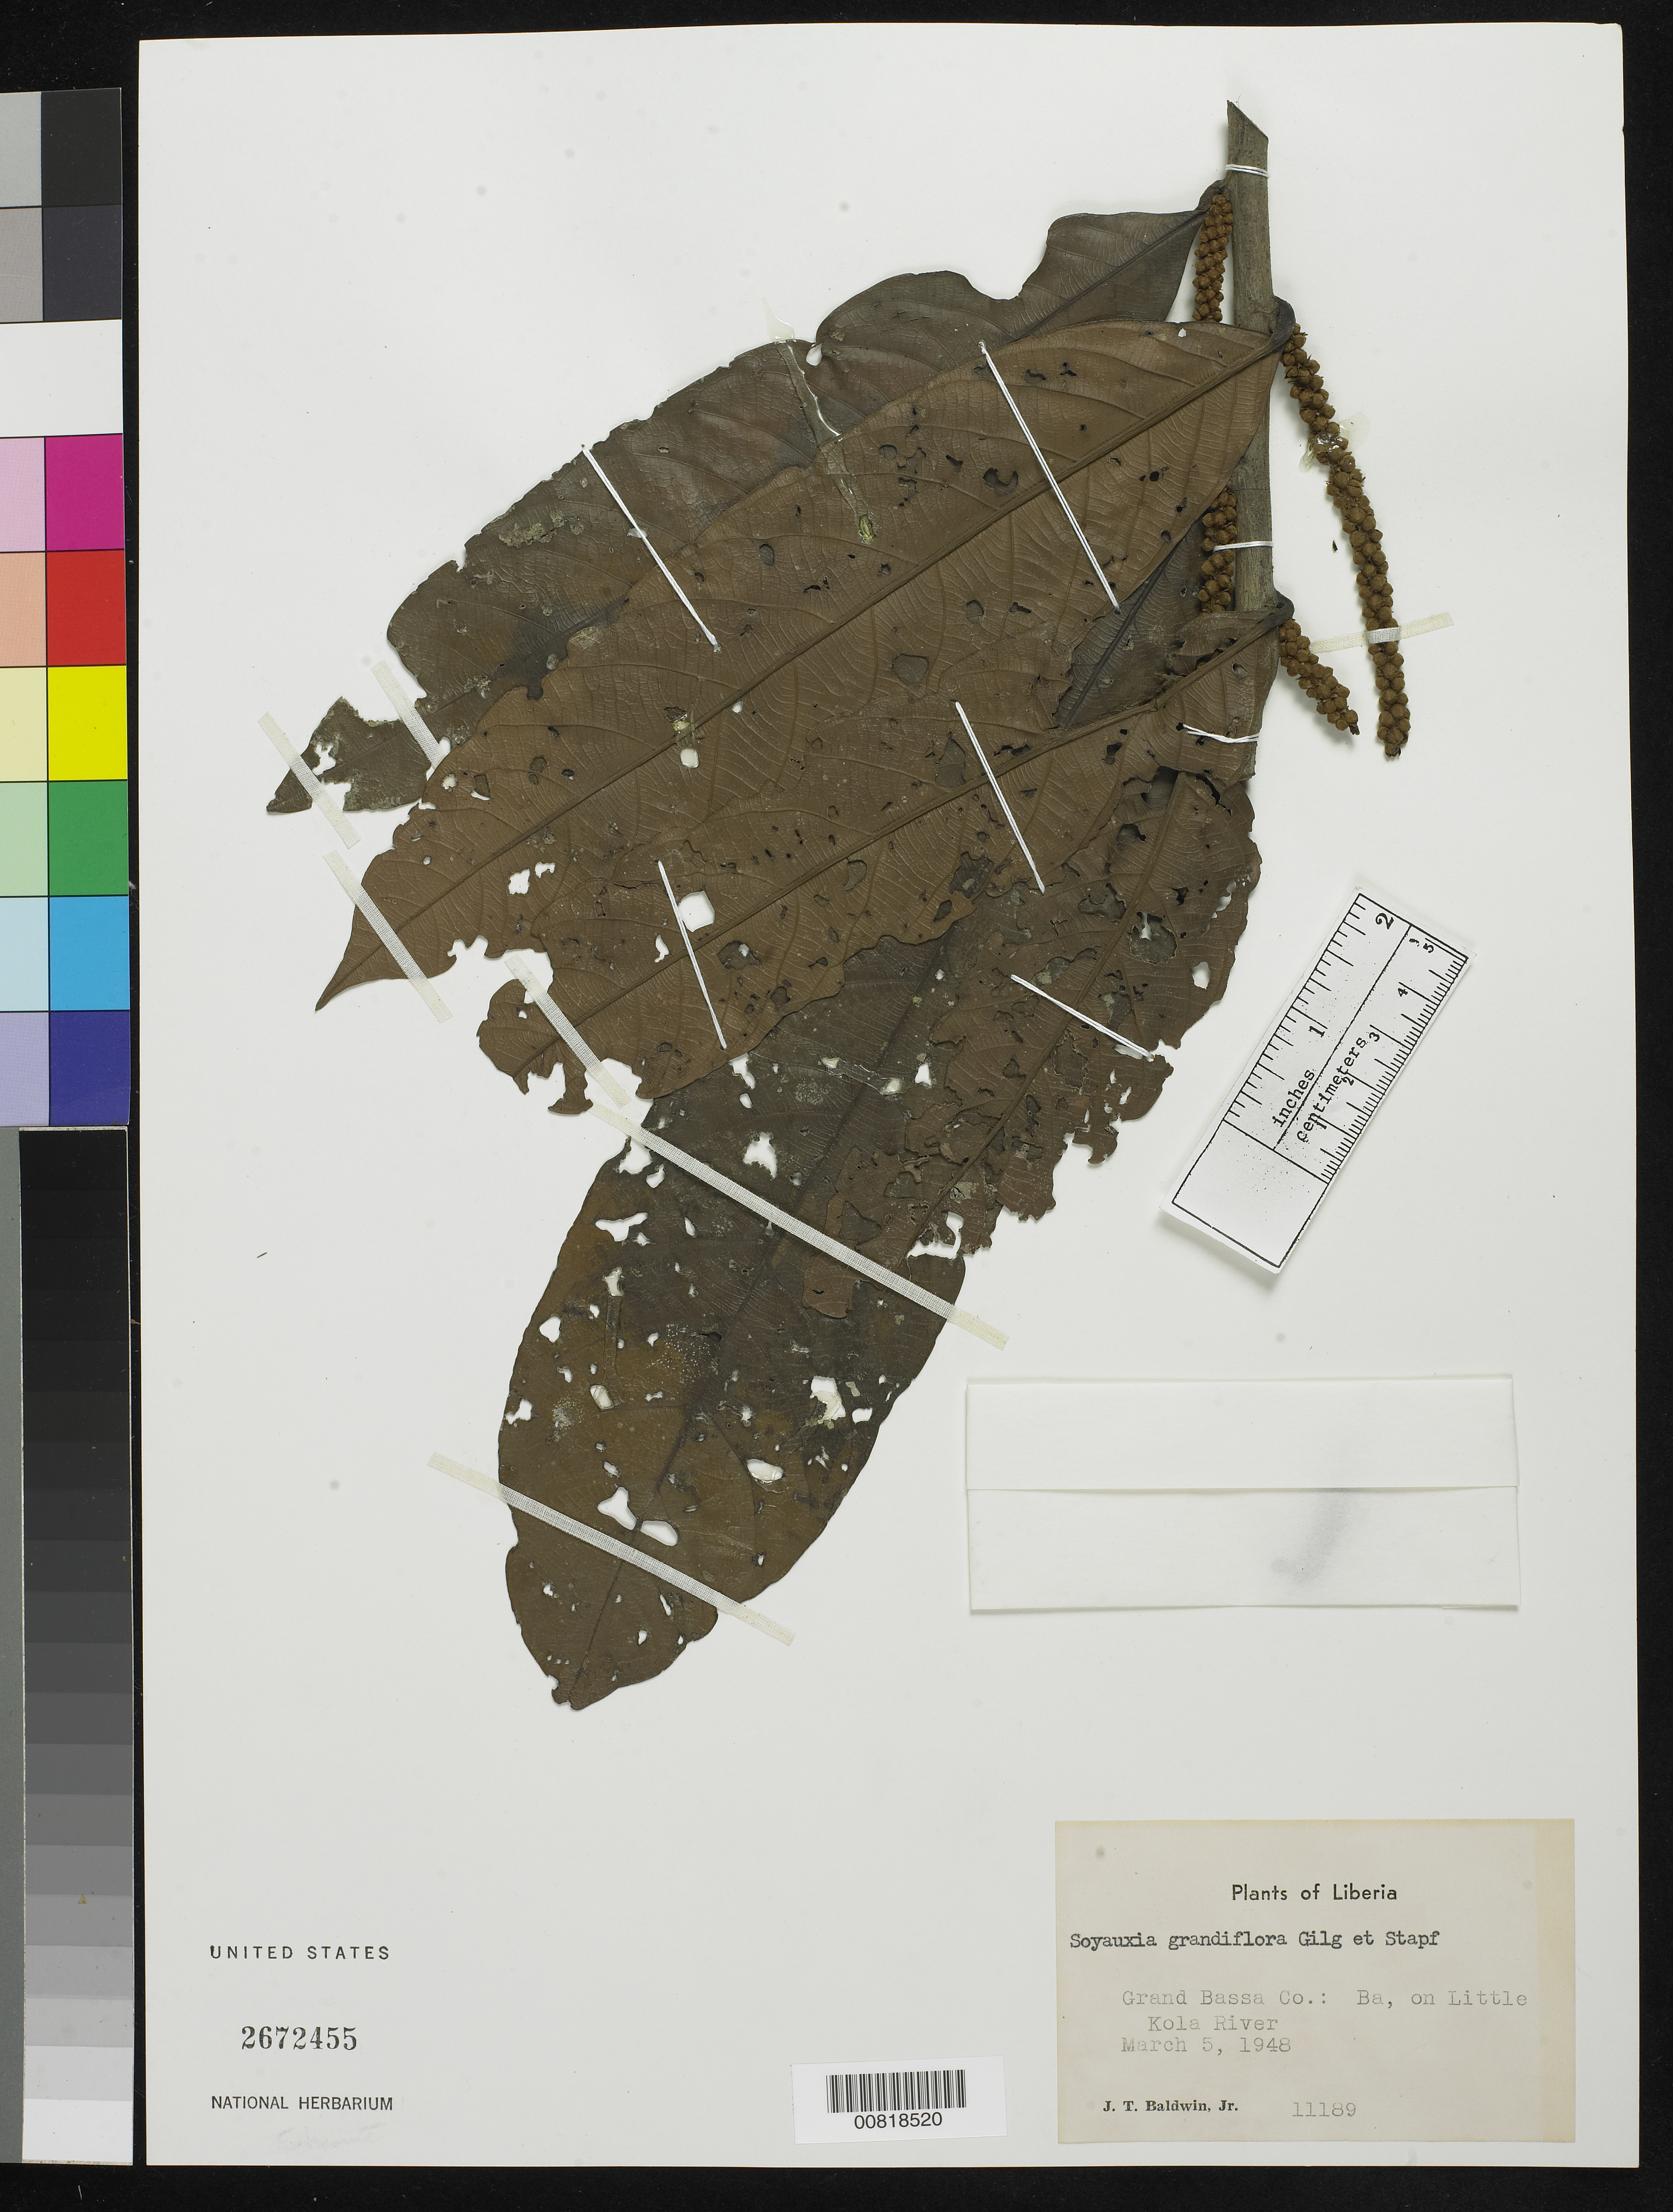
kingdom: Plantae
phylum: Tracheophyta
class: Magnoliopsida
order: Saxifragales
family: Peridiscaceae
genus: Soyauxia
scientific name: Soyauxia grandifolia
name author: Gilg & Stapf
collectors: J. T. Baldwin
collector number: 11189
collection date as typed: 5 Mar 1948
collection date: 1948-03-05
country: Liberia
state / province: Grand Bassa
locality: Ba, on Little Kola River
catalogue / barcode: US 2672455